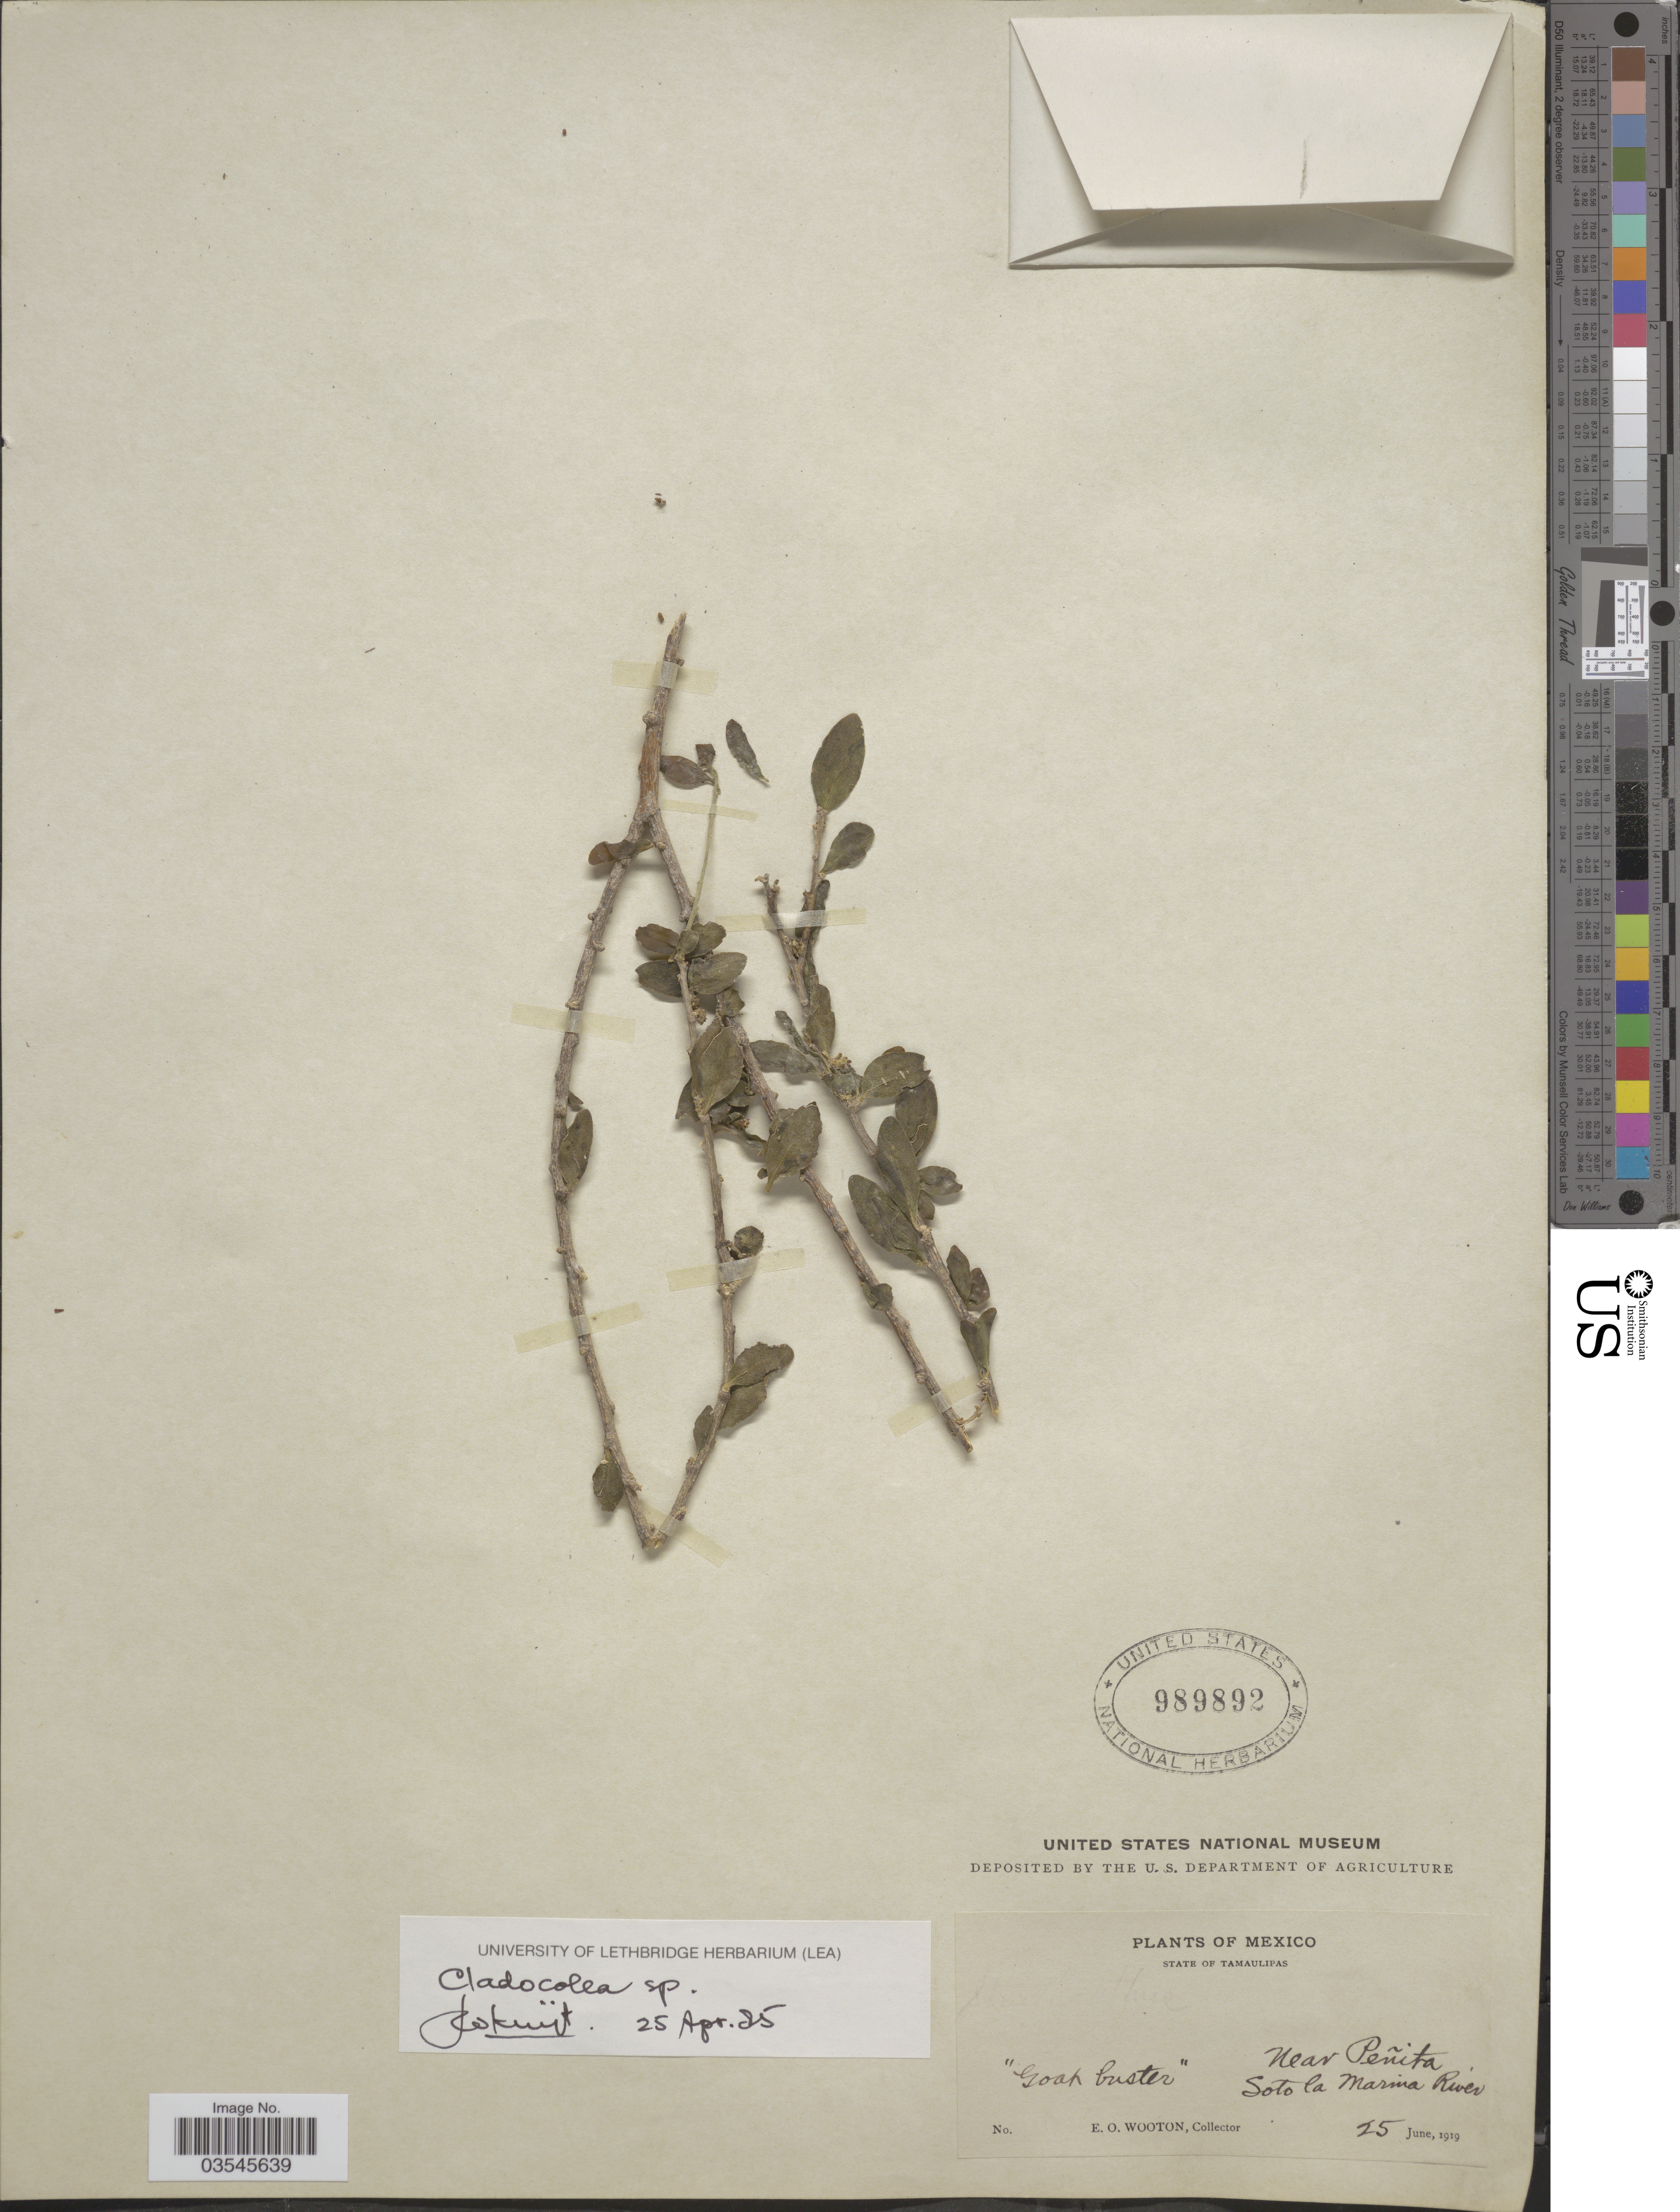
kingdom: Plantae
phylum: Tracheophyta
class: Magnoliopsida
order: Santalales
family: Loranthaceae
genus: Cladocolea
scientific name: Cladocolea sp.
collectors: E. O. Wooton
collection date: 1919-06-25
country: Mexico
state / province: Tamaulipas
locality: Near Peñita. Soto la Marina River.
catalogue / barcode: US 989882